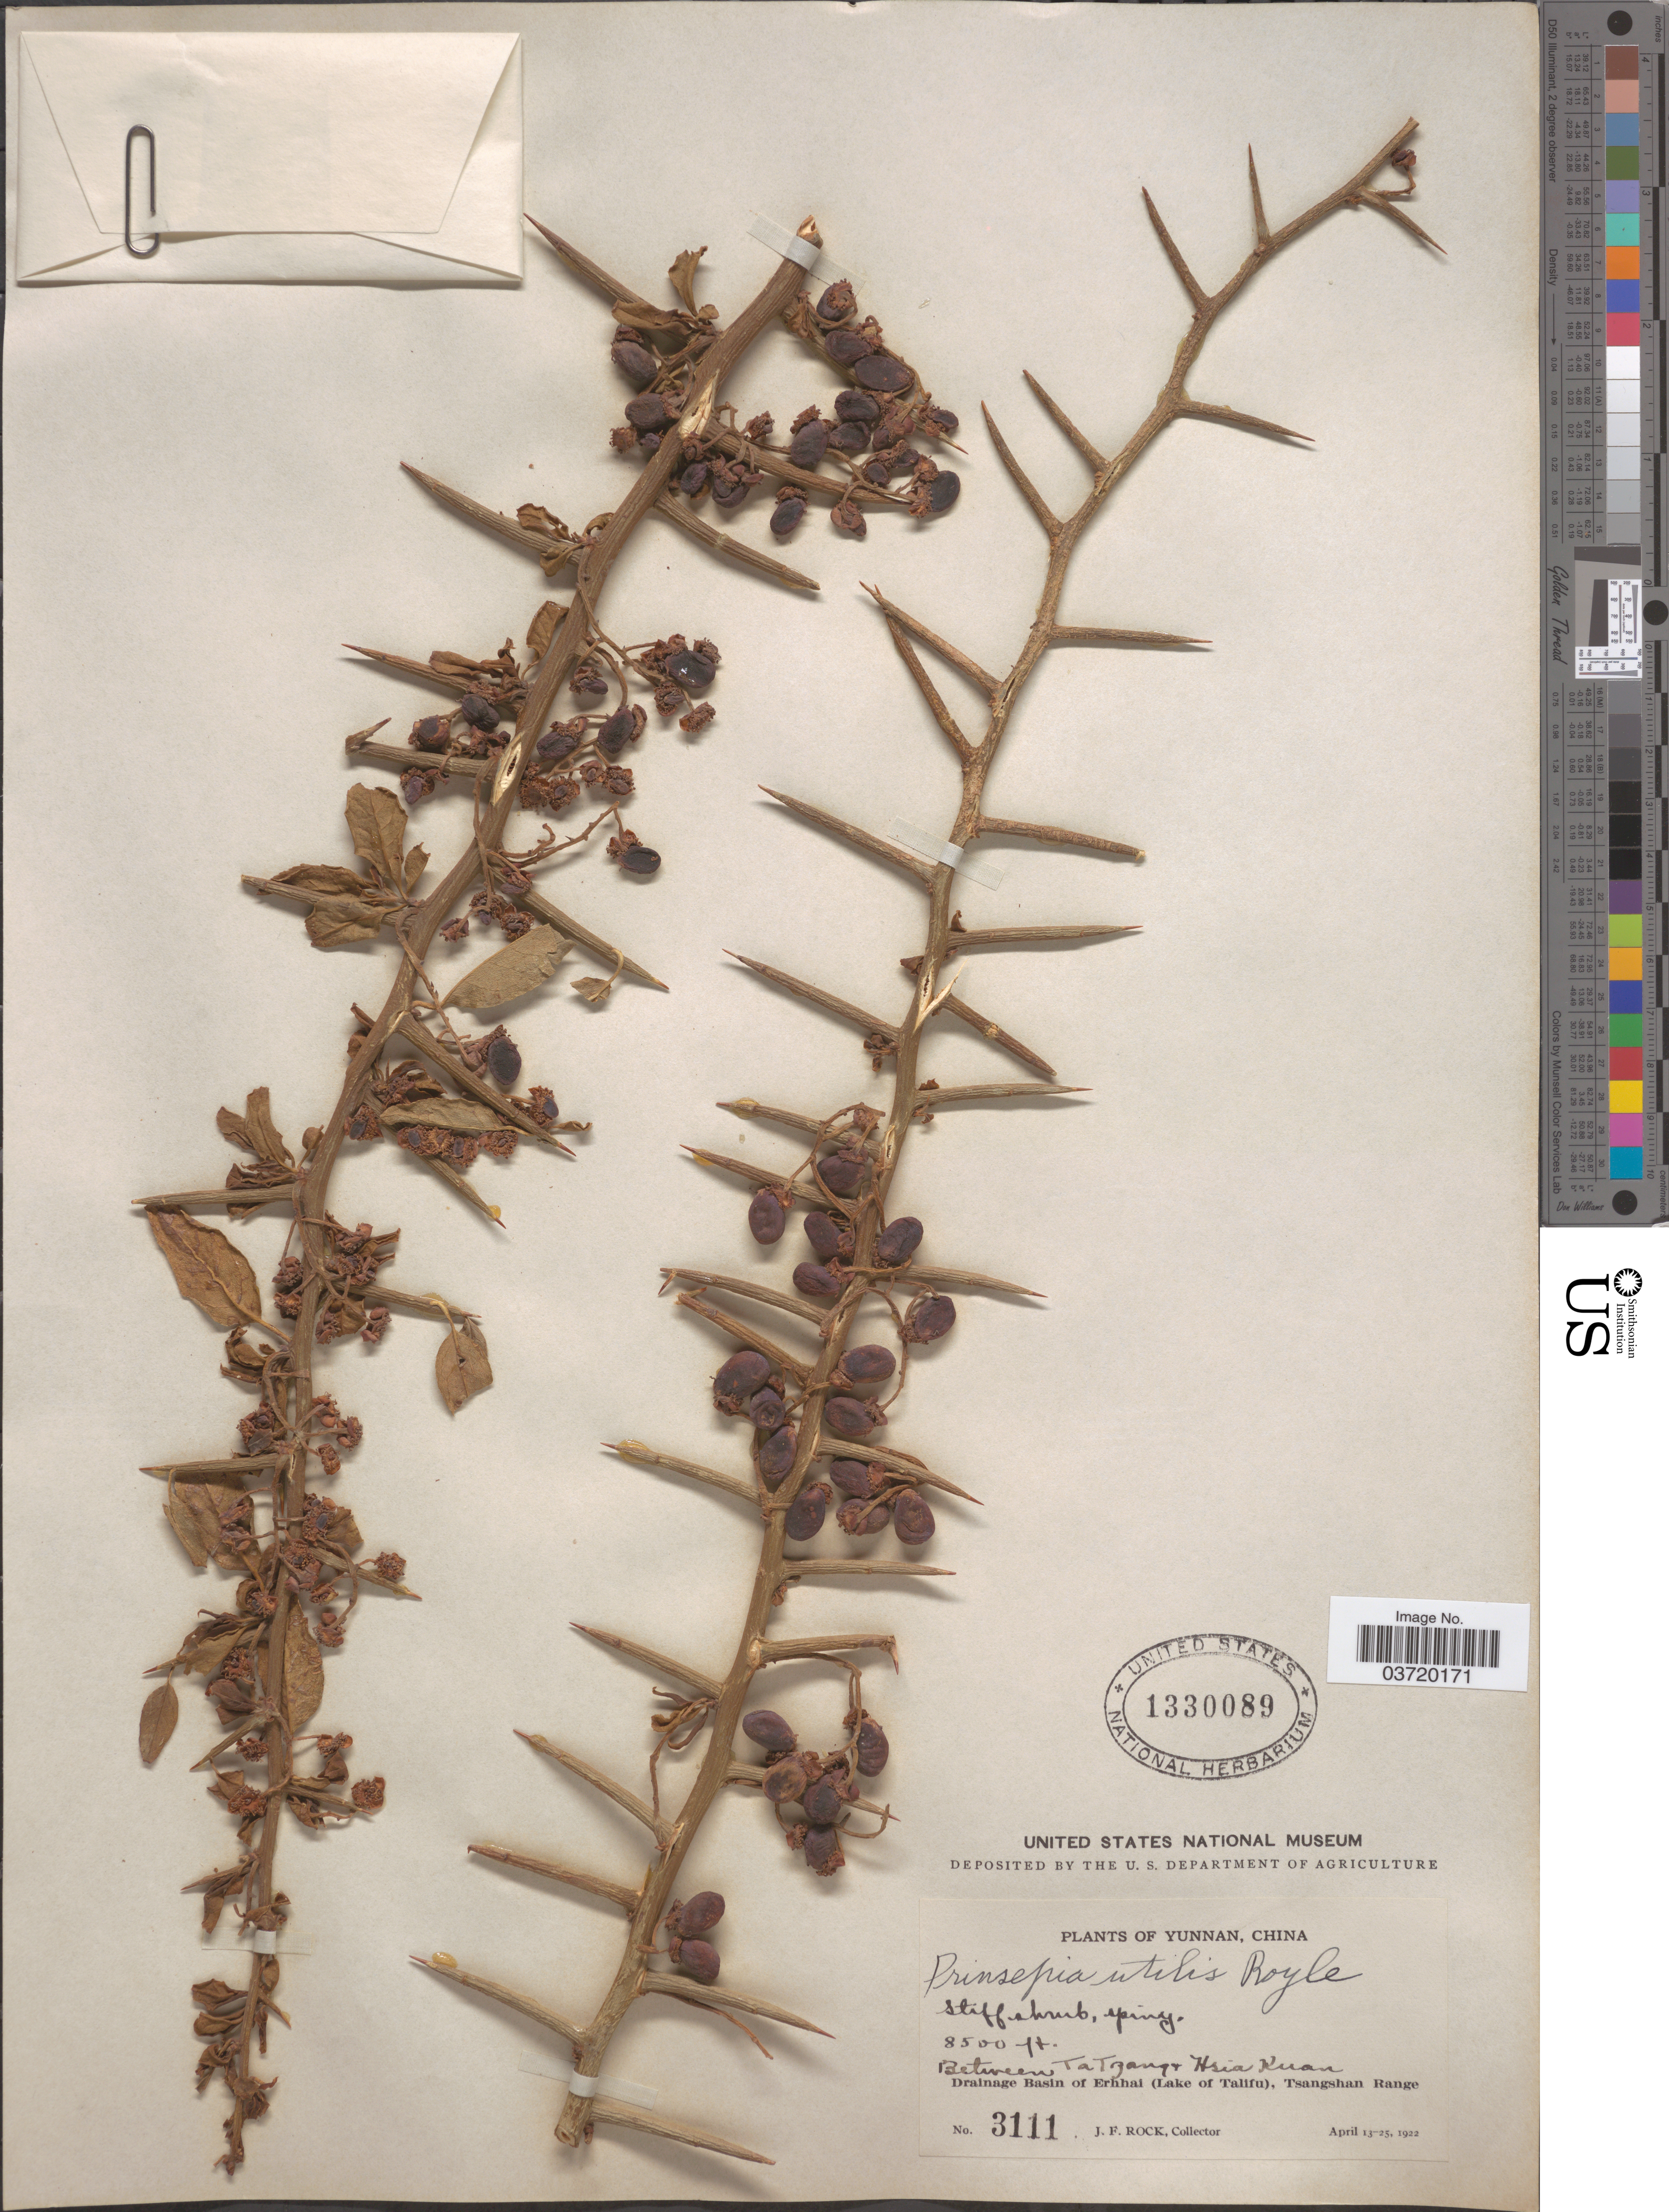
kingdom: Plantae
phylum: Tracheophyta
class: Magnoliopsida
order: Rosales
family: Rosaceae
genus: Prinsepia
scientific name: Prinsepia utilis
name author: Royle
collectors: J. Rock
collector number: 3111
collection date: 1922-04-13/1922-04-25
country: China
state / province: Yunnan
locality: Between Ta Tzang & Hsia Kuan. Drainage Basin of Erhhai (Lake of Talifu), Tsangshan Range.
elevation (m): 2591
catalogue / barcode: US 1330089